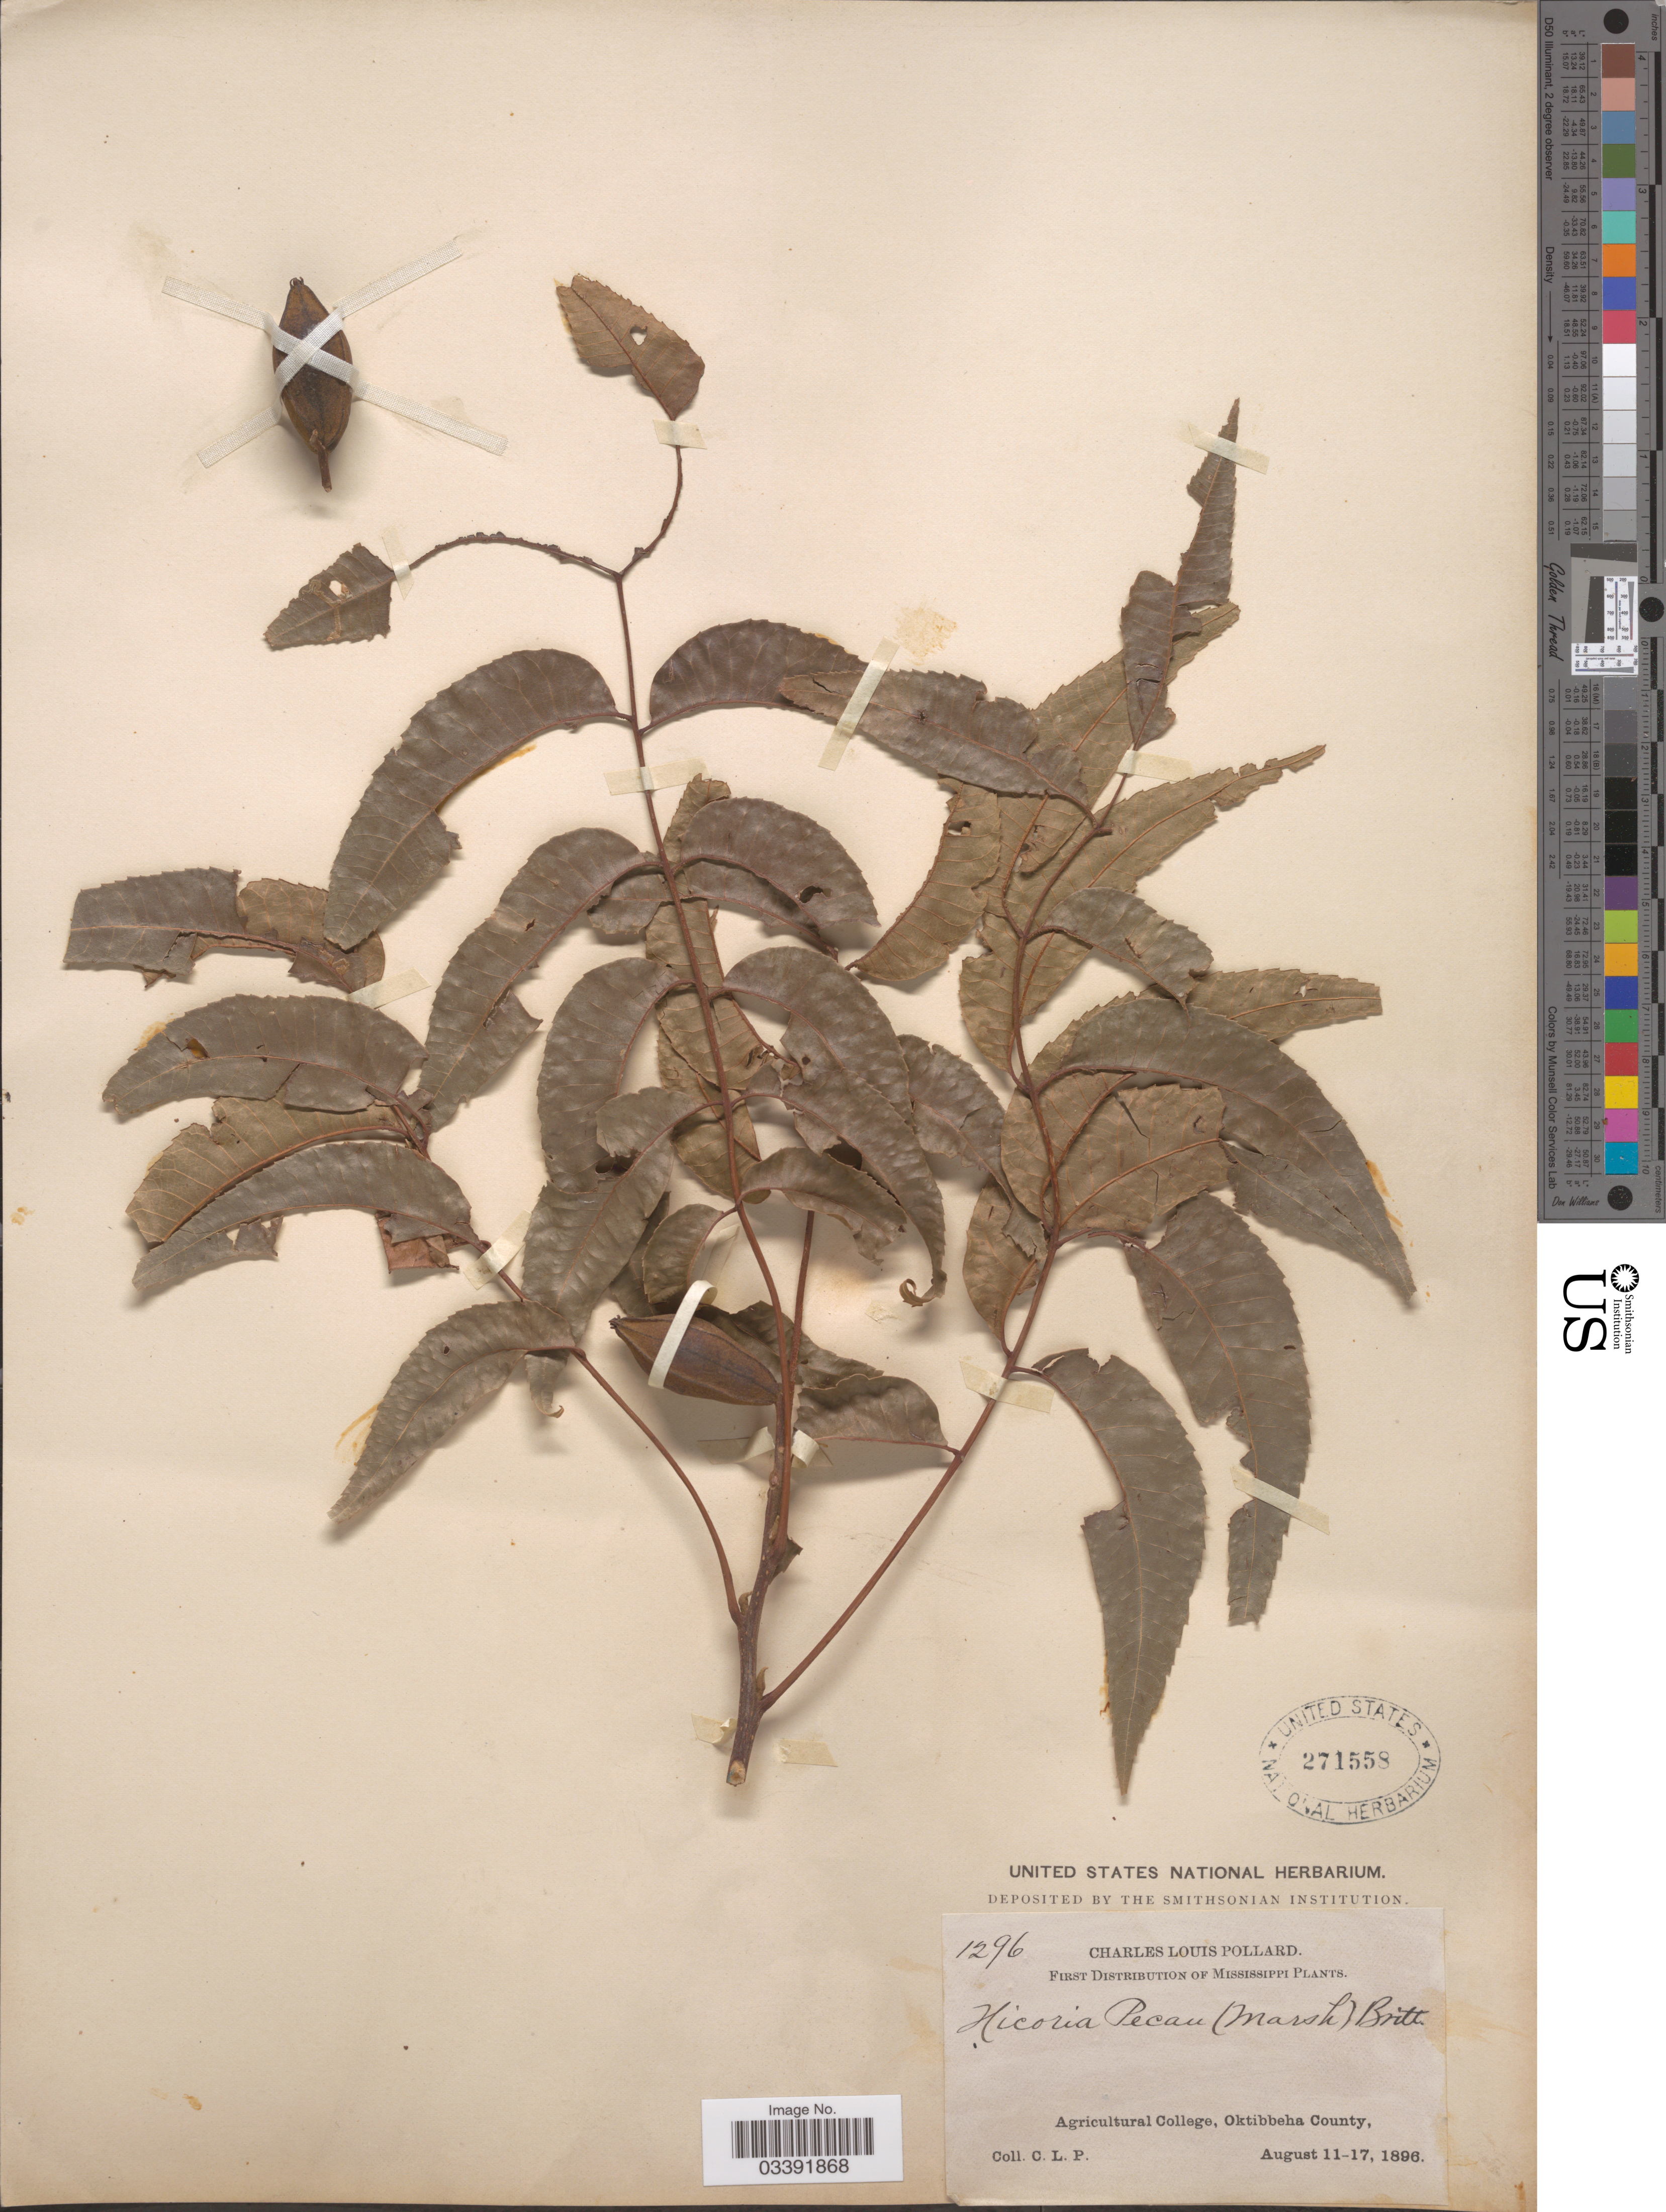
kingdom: Plantae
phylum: Tracheophyta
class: Magnoliopsida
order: Fagales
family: Juglandaceae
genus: Carya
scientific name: Carya illinoinensis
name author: (Wangenh.) K. Koch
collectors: C. L. Pollard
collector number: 1296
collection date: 1896-08-11/1896-08-17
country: United States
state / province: Mississippi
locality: Agricultural College, Oktibbeha County.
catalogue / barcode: US 271558